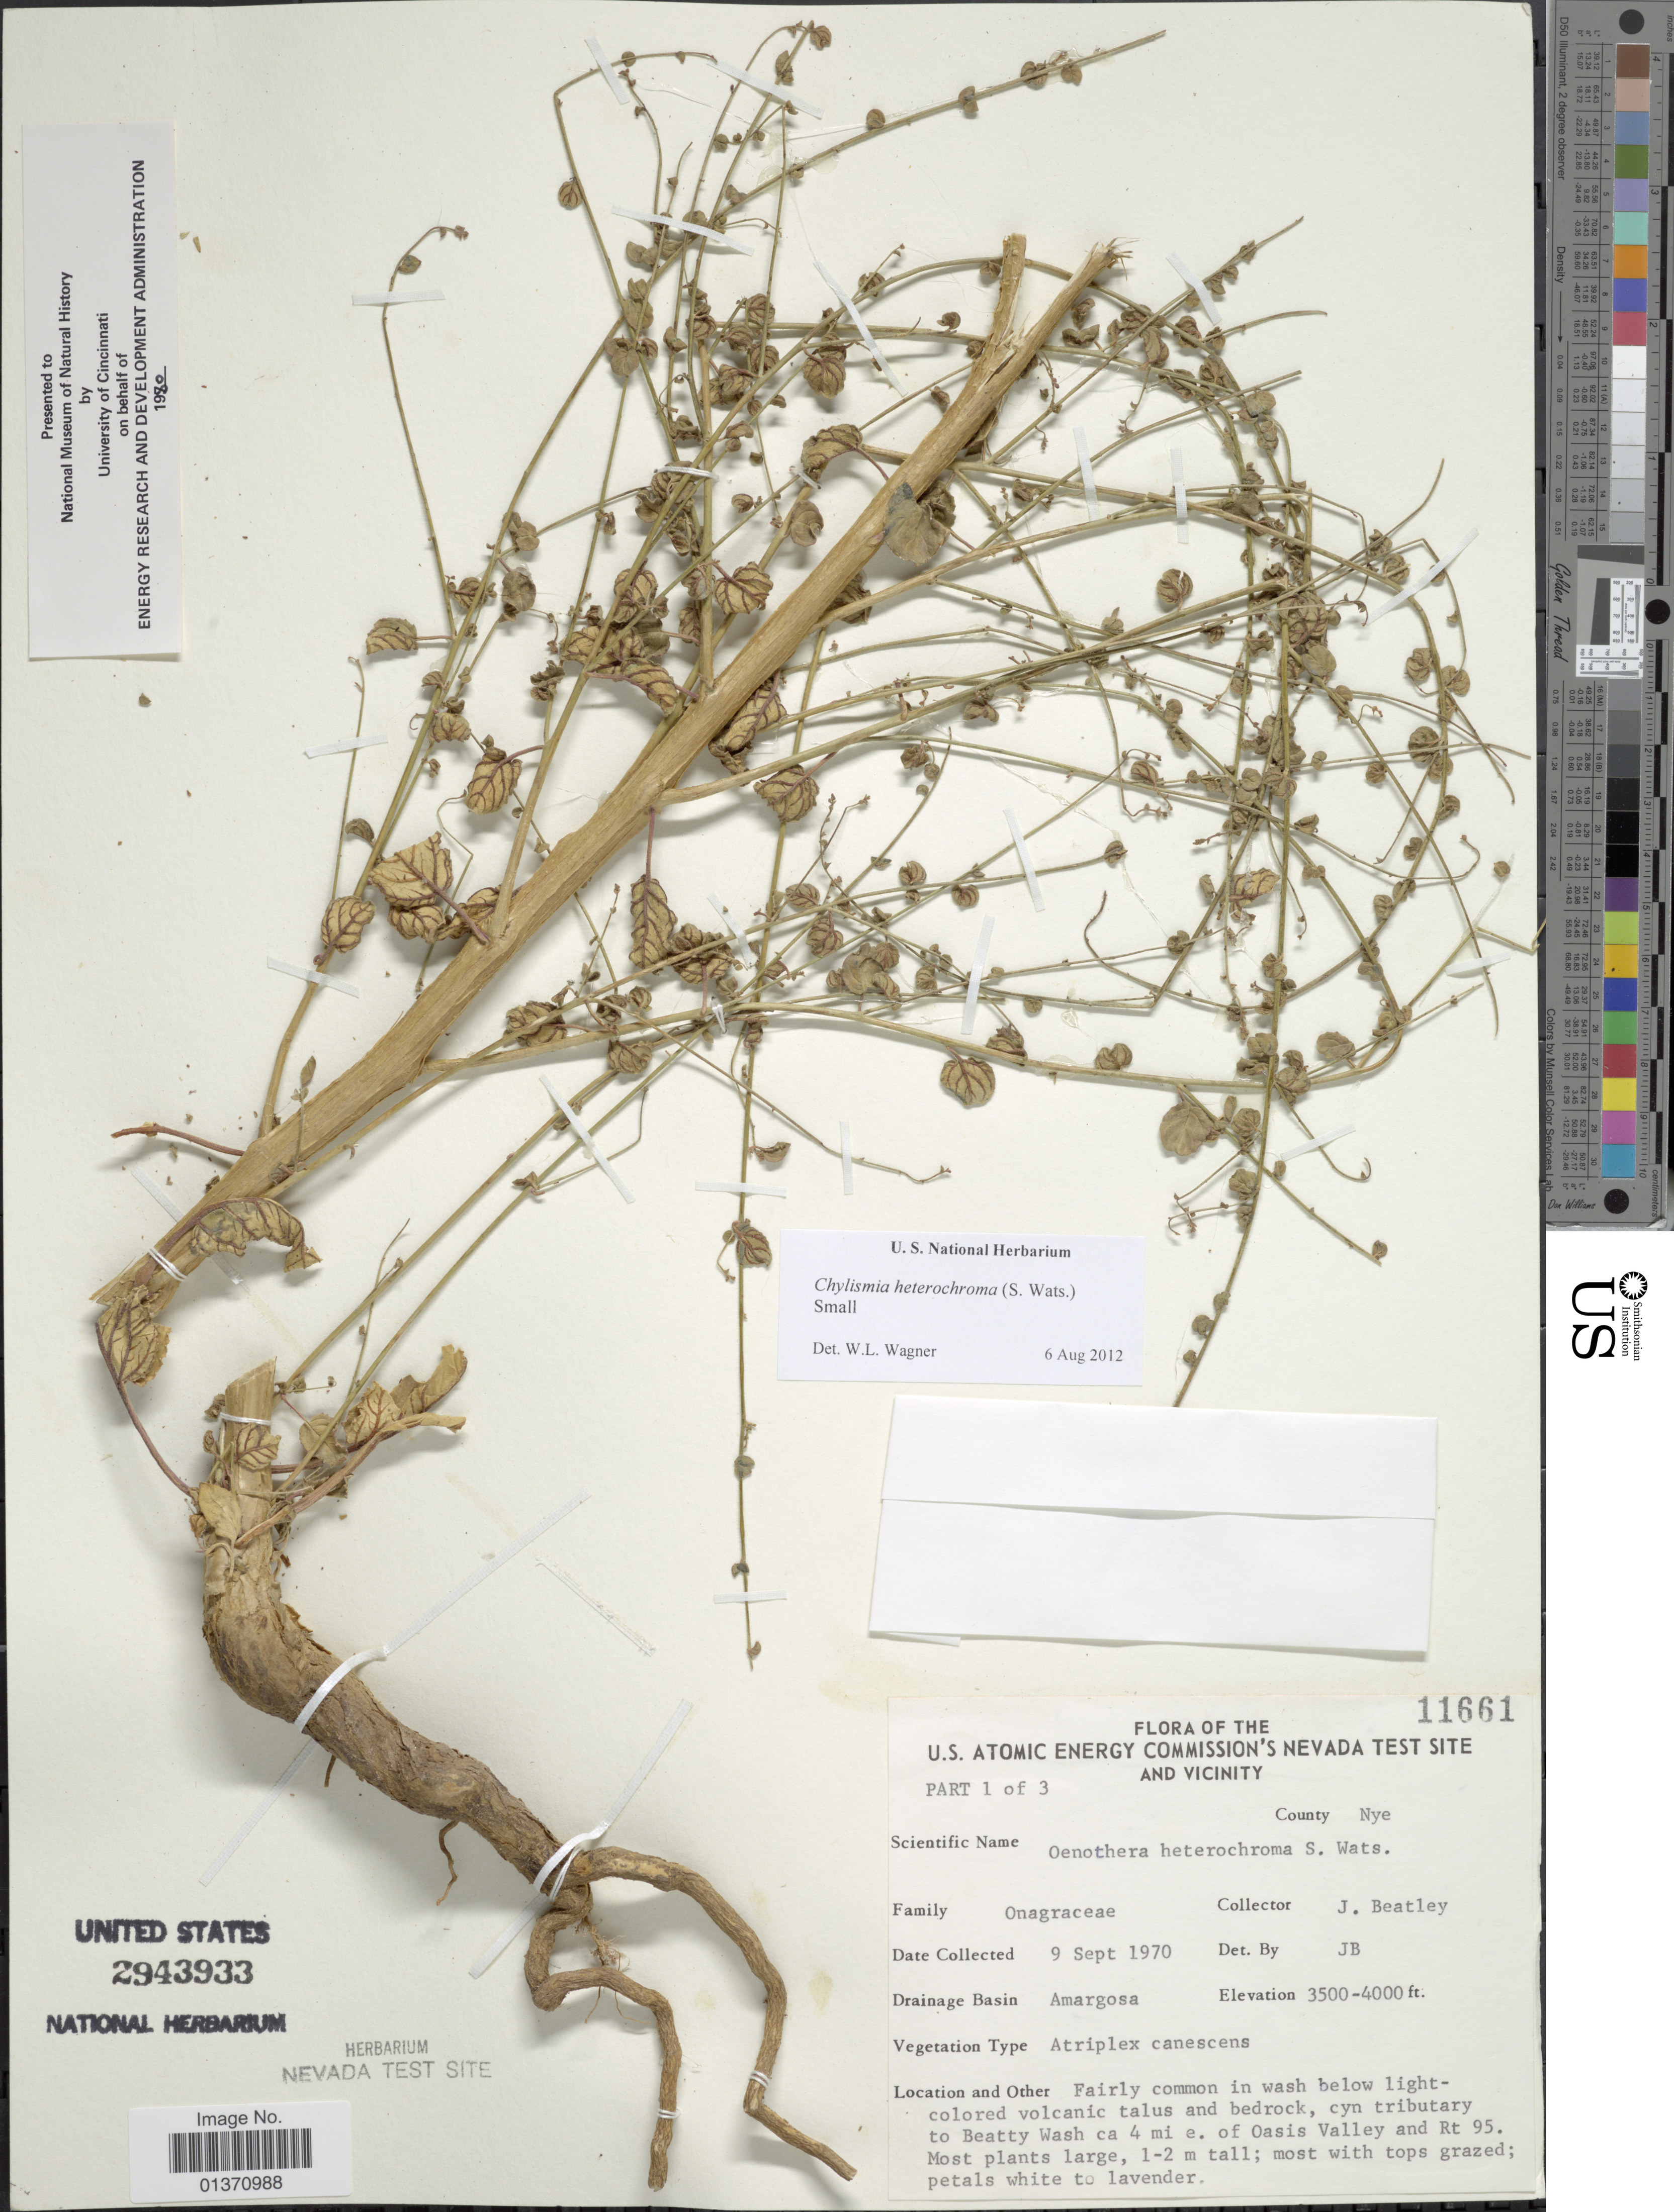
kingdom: Plantae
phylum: Tracheophyta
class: Magnoliopsida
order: Myrtales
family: Onagraceae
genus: Chylismia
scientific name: Chylismia heterochroma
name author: (S. Watson) Small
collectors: J. C. Beatley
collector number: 11661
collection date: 1970-09-09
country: United States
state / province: Nevada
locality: U. S. Atomic Energy Commission's Nevada Test Site and Vicinity, Drainage Basin Amargosa, cyn tributary to Beatty Wash ca 4 mi e. of Oasis Valley and Rt 95, County Nye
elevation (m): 1067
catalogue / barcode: US 2943933